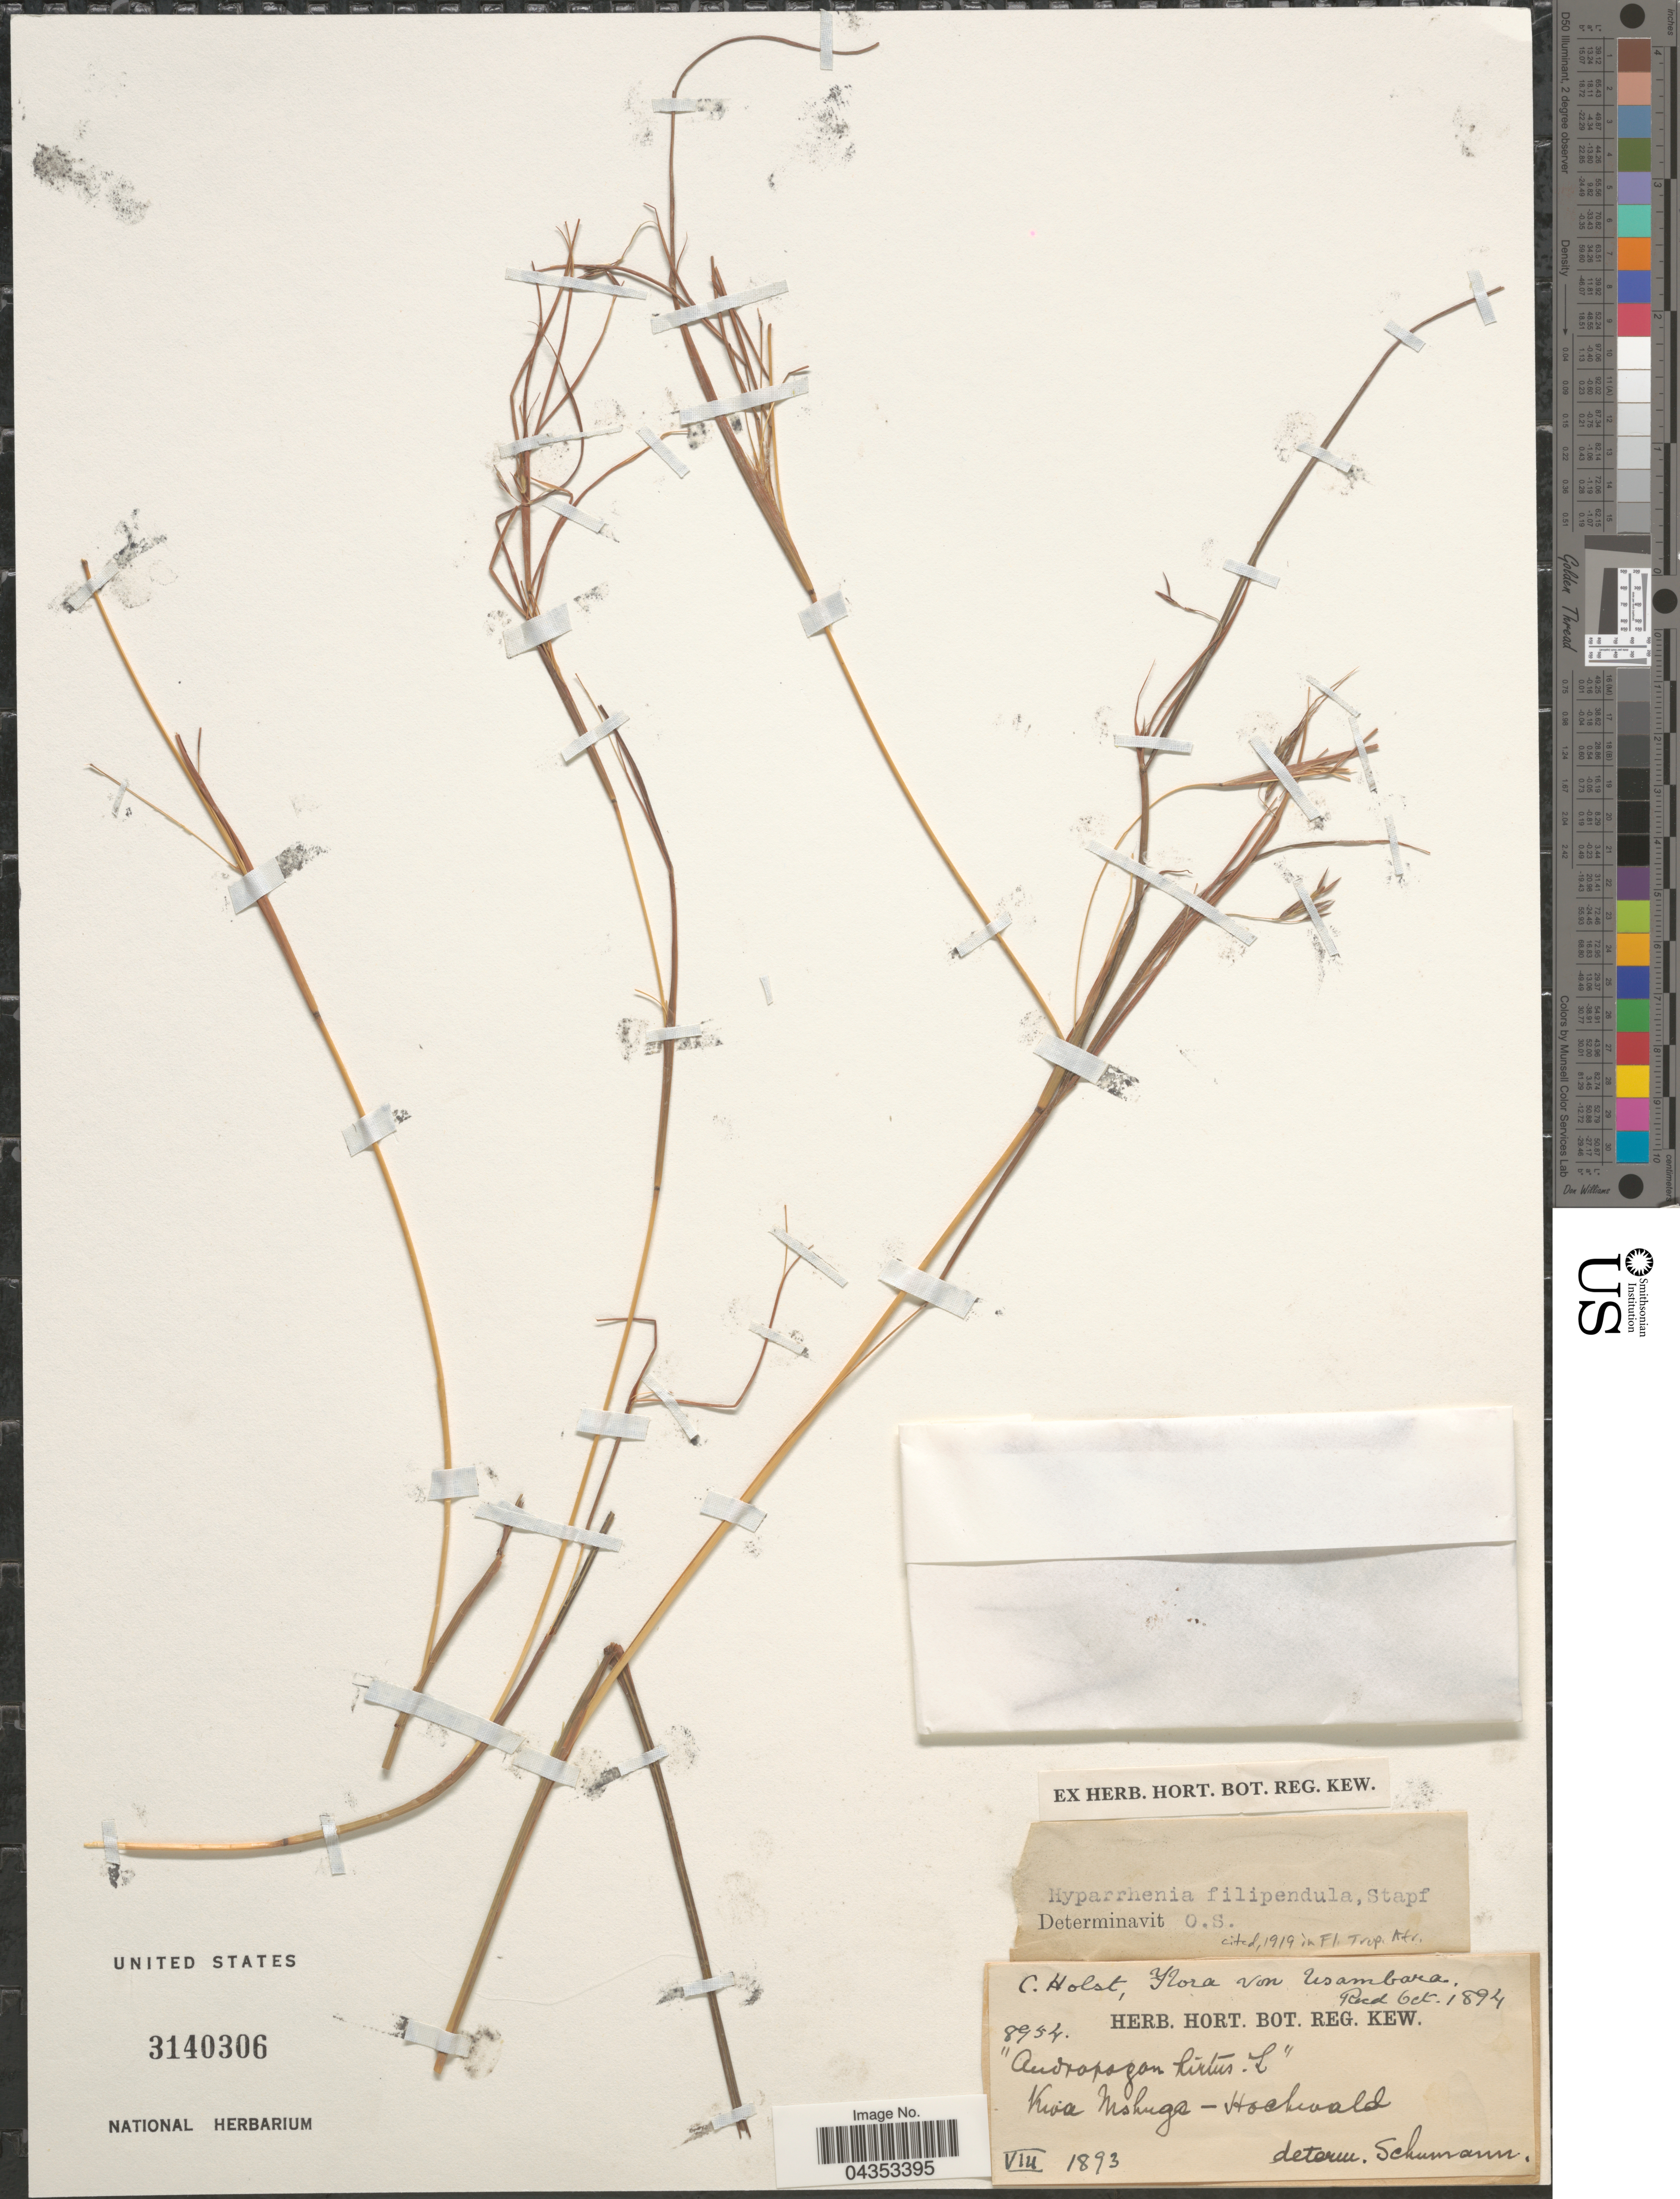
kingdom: Plantae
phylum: Tracheophyta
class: Liliopsida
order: Poales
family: Poaceae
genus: Hyparrhenia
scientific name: Hyparrhenia filipendula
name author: (Hochr.) Stapf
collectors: C. H. Holst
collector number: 8954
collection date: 1893-08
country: Tanzania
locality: Usambara. Kwa Mshuza - Hochwald.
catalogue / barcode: US 3140306